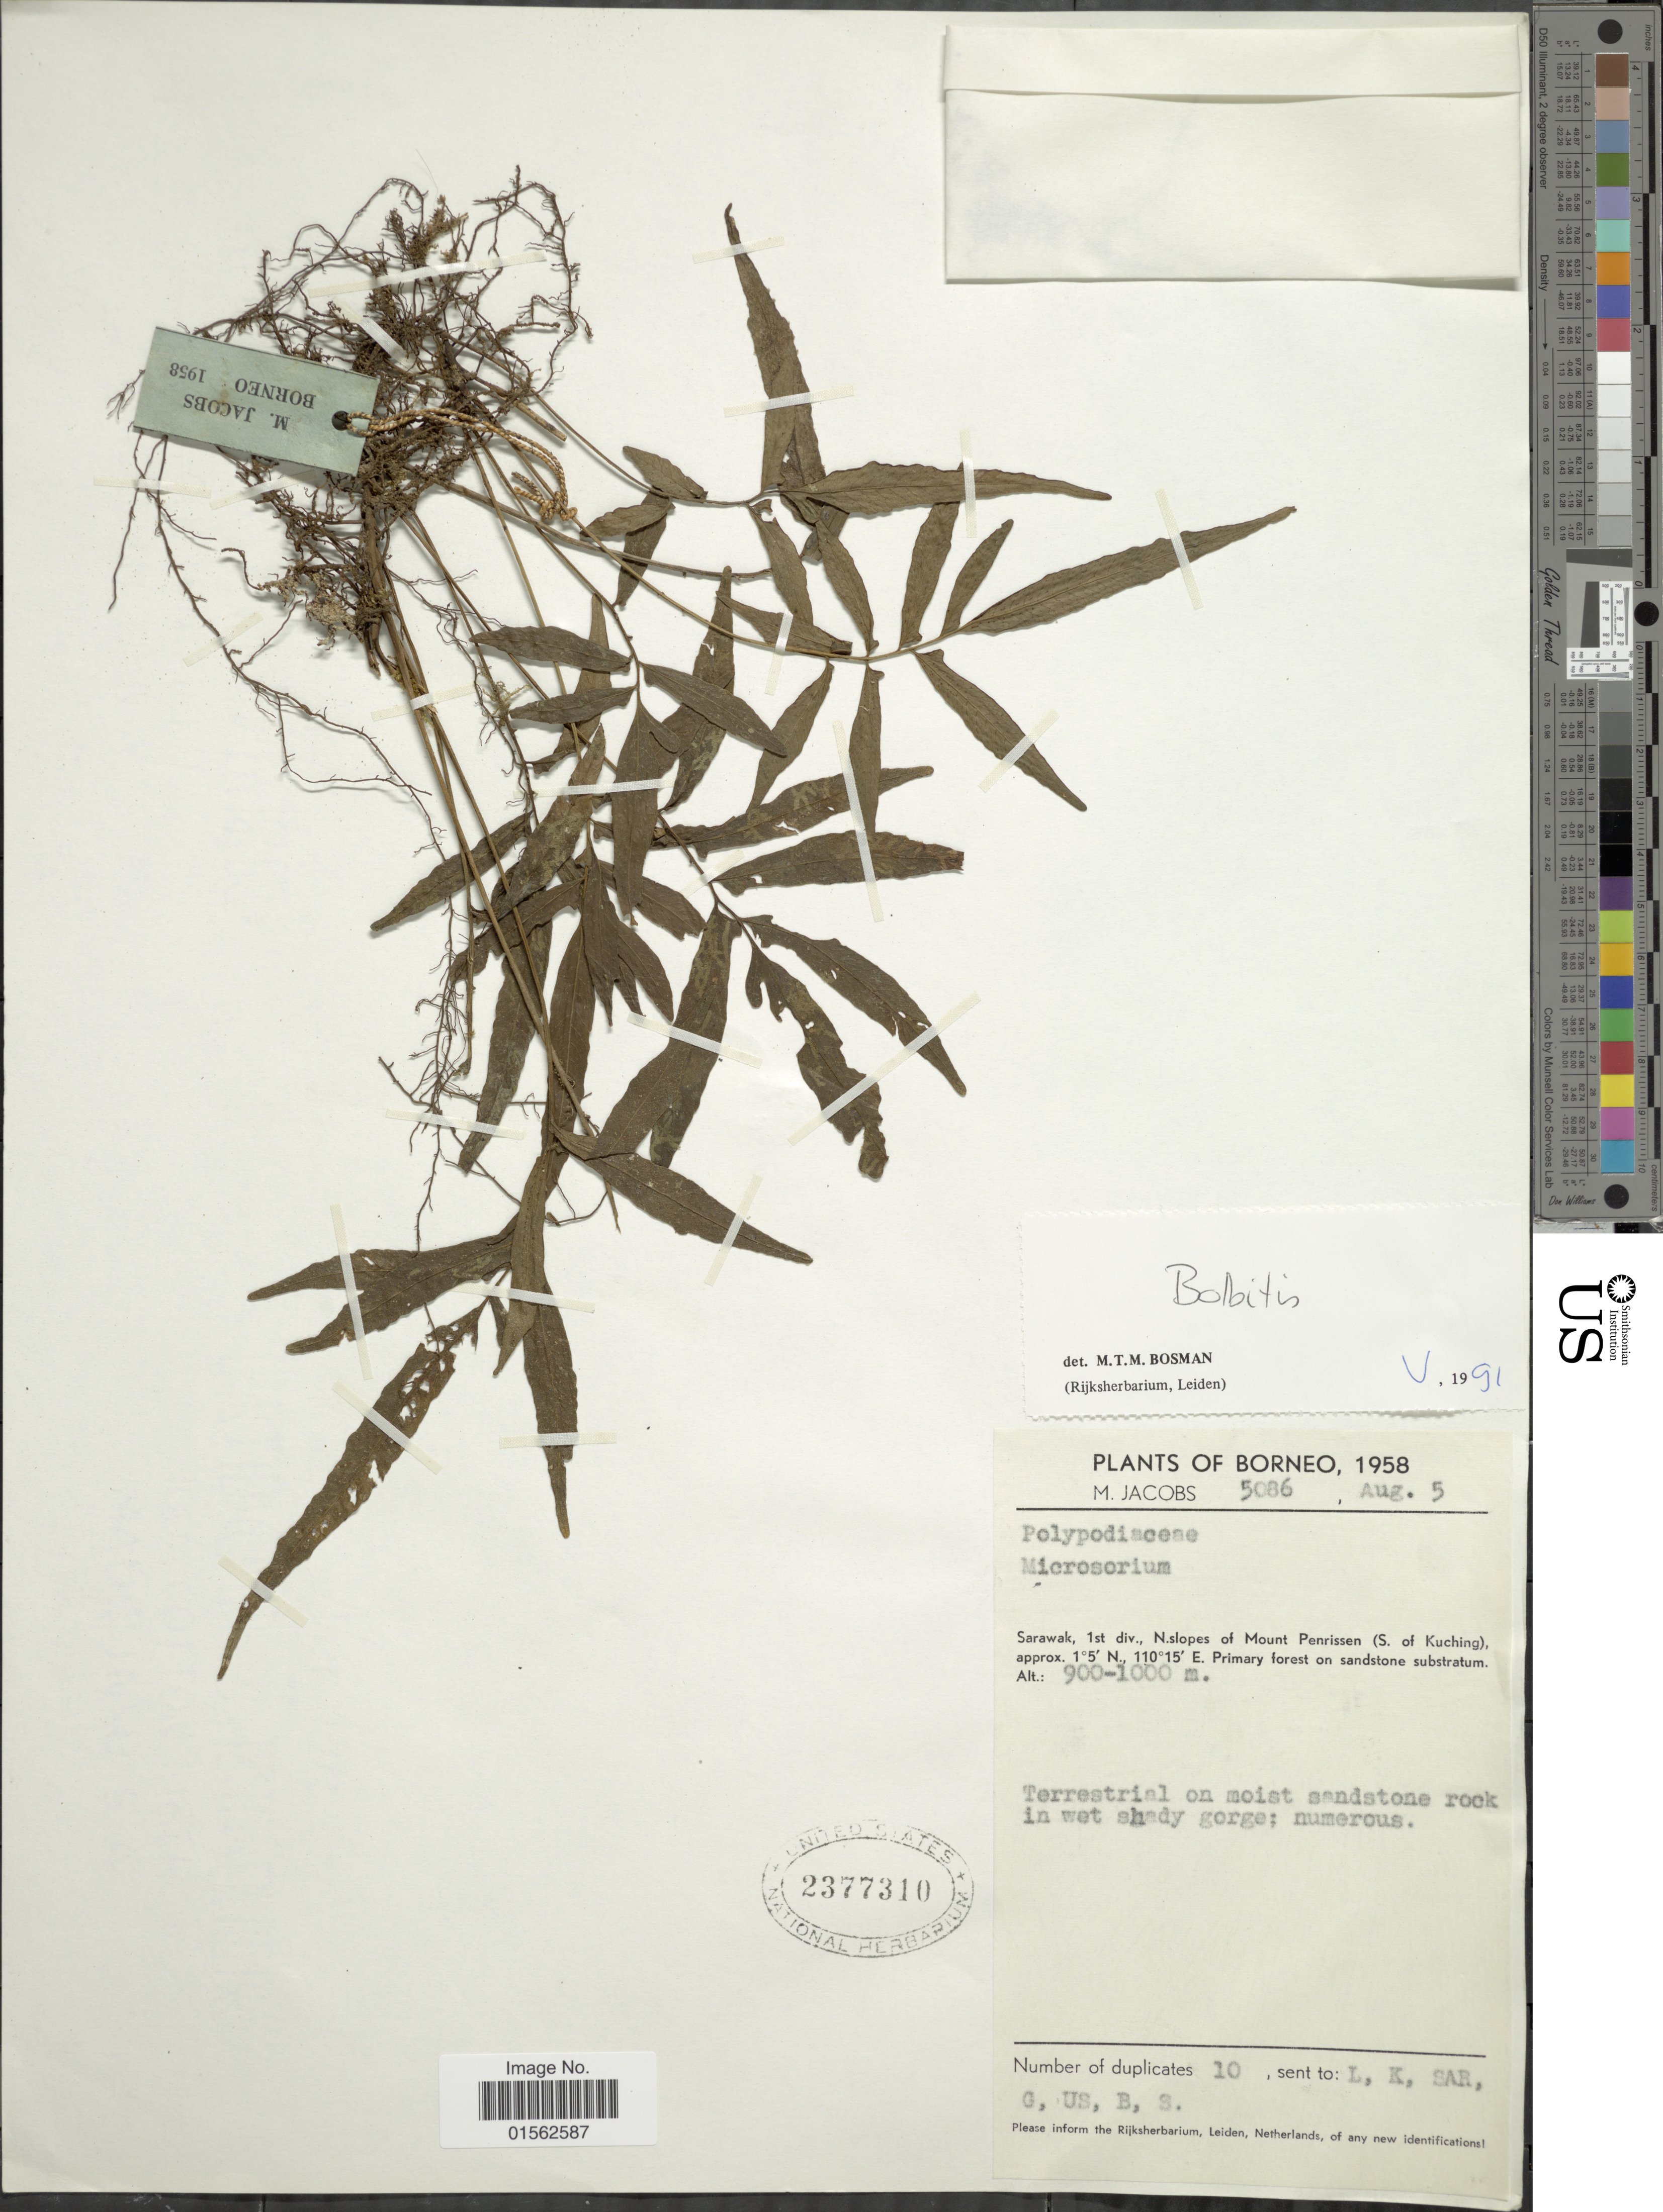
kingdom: Plantae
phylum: Tracheophyta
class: Polypodiopsida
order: Polypodiales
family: Dryopteridaceae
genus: Bolbitis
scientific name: Bolbitis sp.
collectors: M. Jacobs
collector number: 5086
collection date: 1958-08-05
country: Malaysia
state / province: Sarawak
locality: Borneo, 1st div., N. slopes of Mount Penrissen (S. of Kuching), approx, primary sandstone substratum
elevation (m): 900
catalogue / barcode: US 2377310